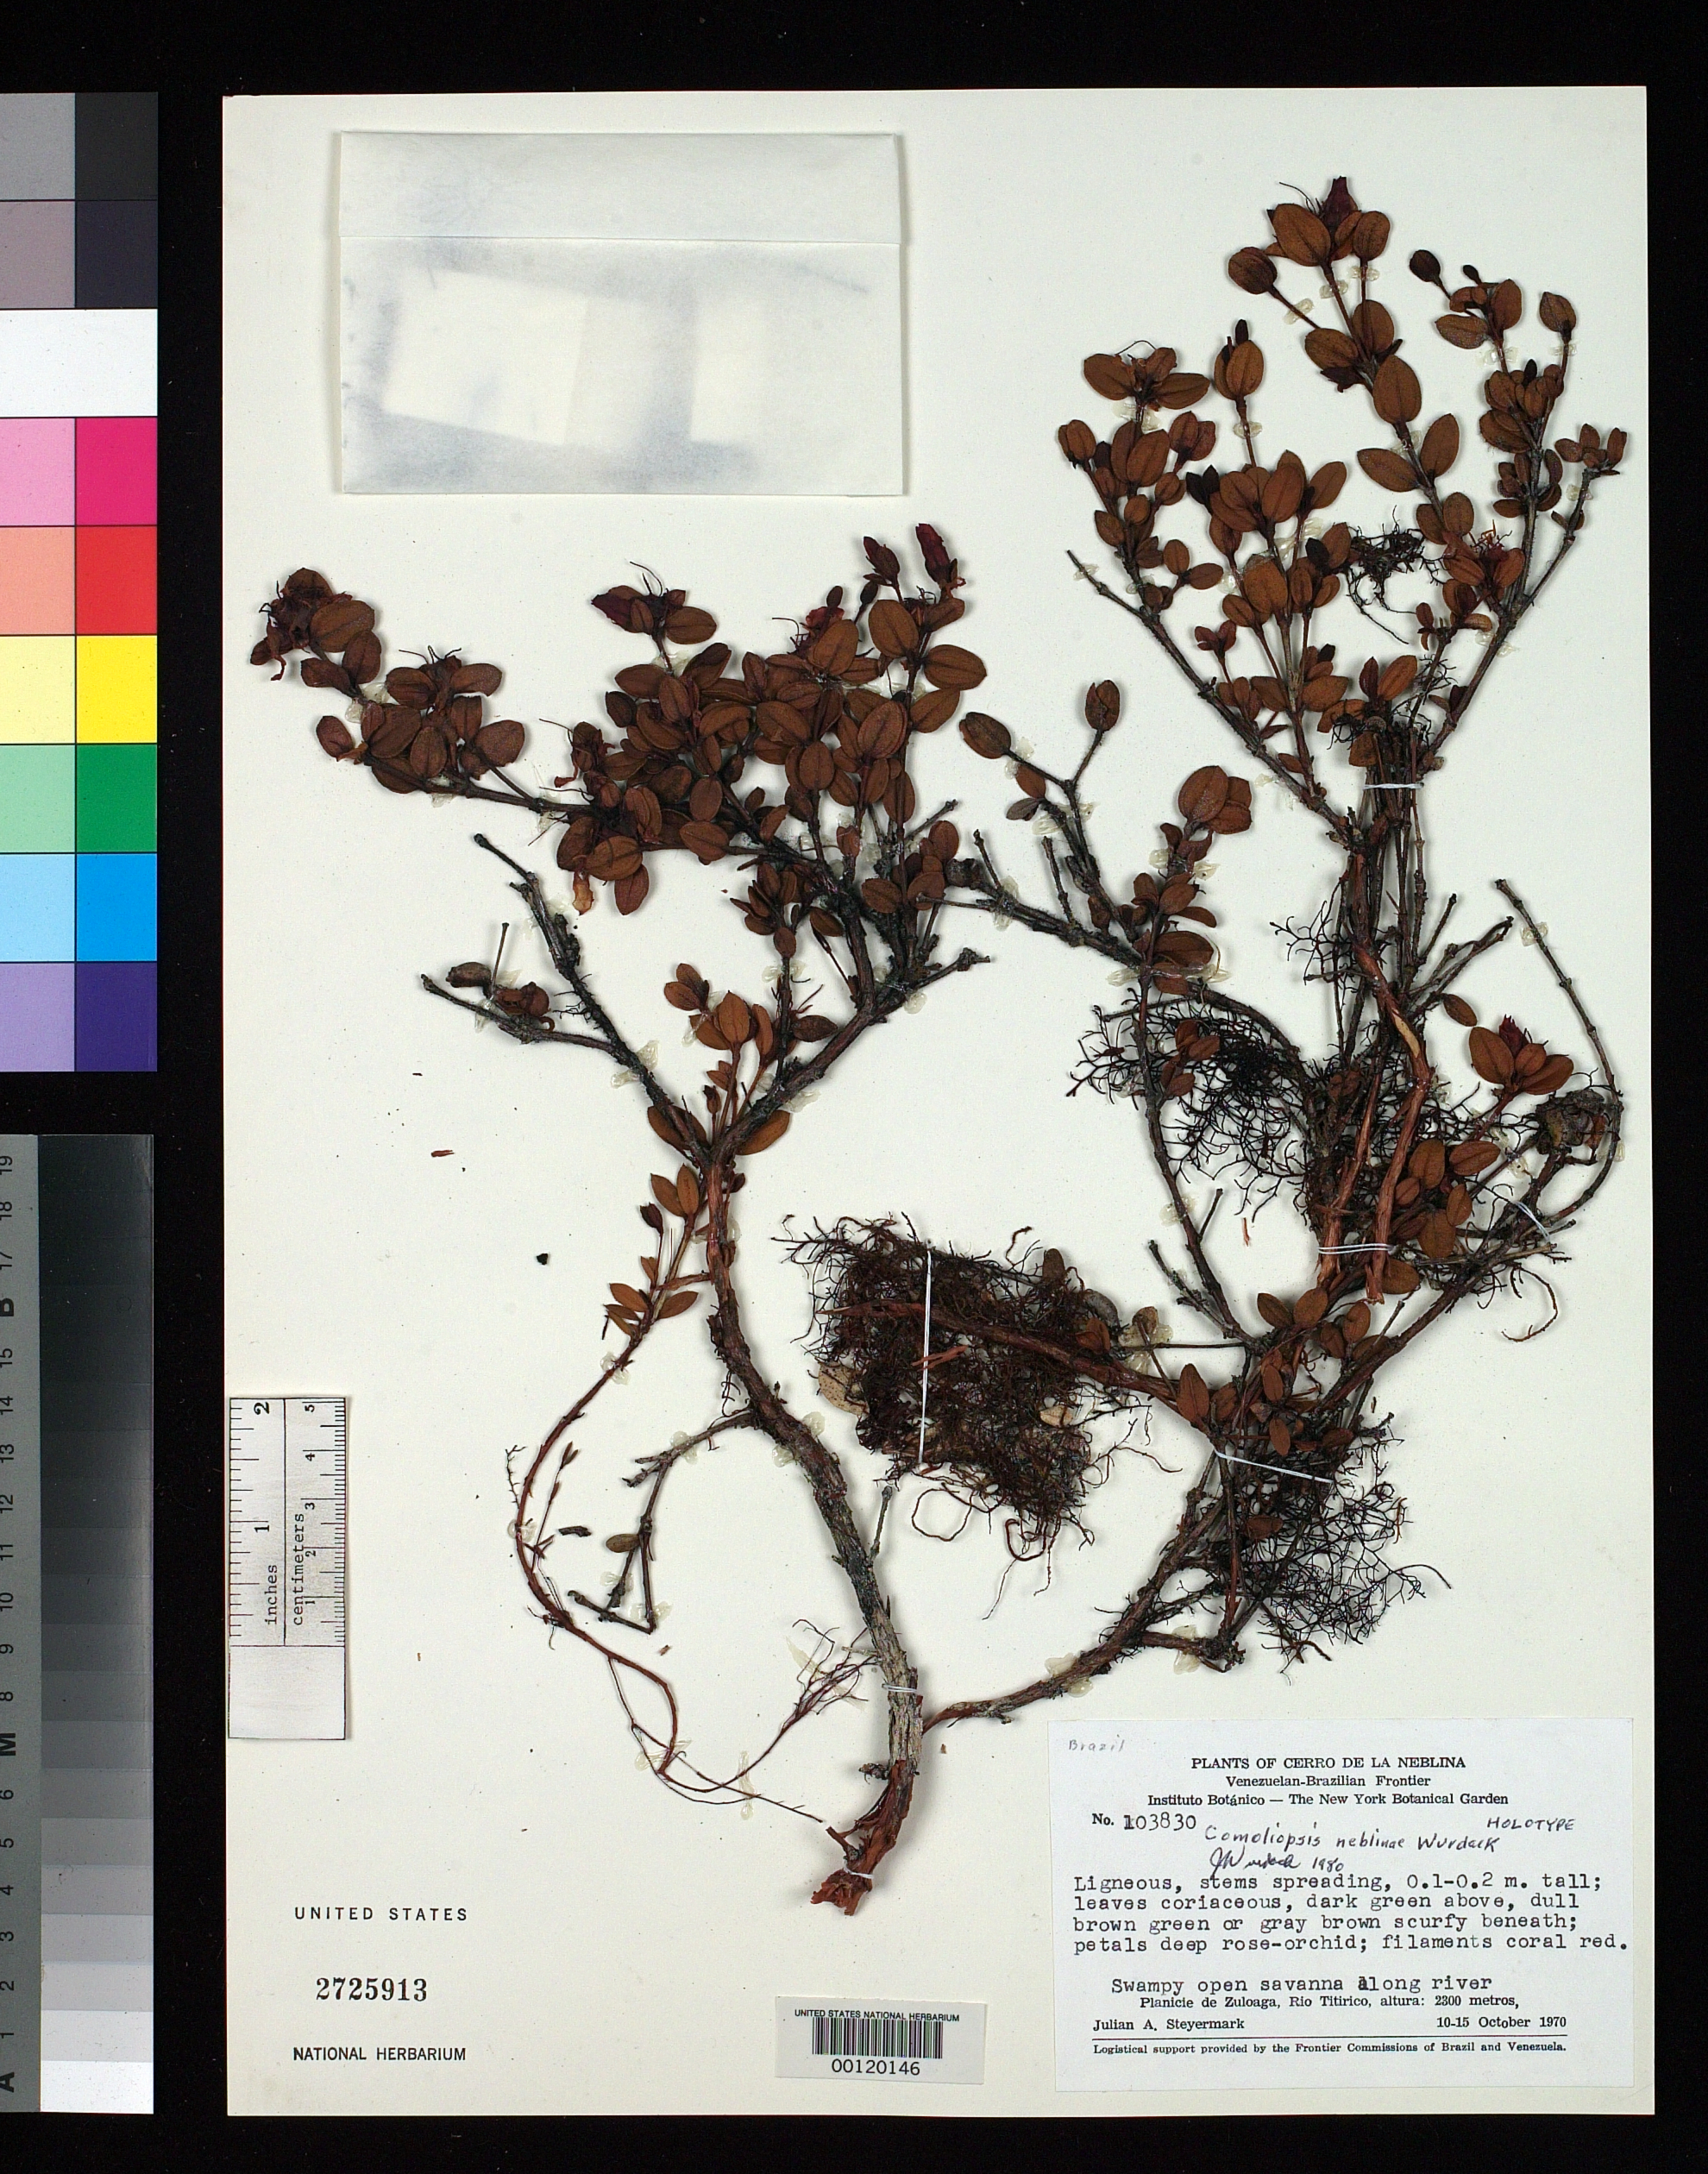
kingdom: Plantae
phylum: Tracheophyta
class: Magnoliopsida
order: Myrtales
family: Melastomataceae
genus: Comoliopsis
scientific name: Comoliopsis neblinae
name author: Wurdack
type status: Holotype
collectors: J. Steyermark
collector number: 103830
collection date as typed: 10 Oct 1970 to 15 Oct 1970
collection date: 1970-10-10/1970-10-15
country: Venezuela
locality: Cerro de la Neblina, Planicie de Zuloaga, Rio Titiric.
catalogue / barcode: US 2725913